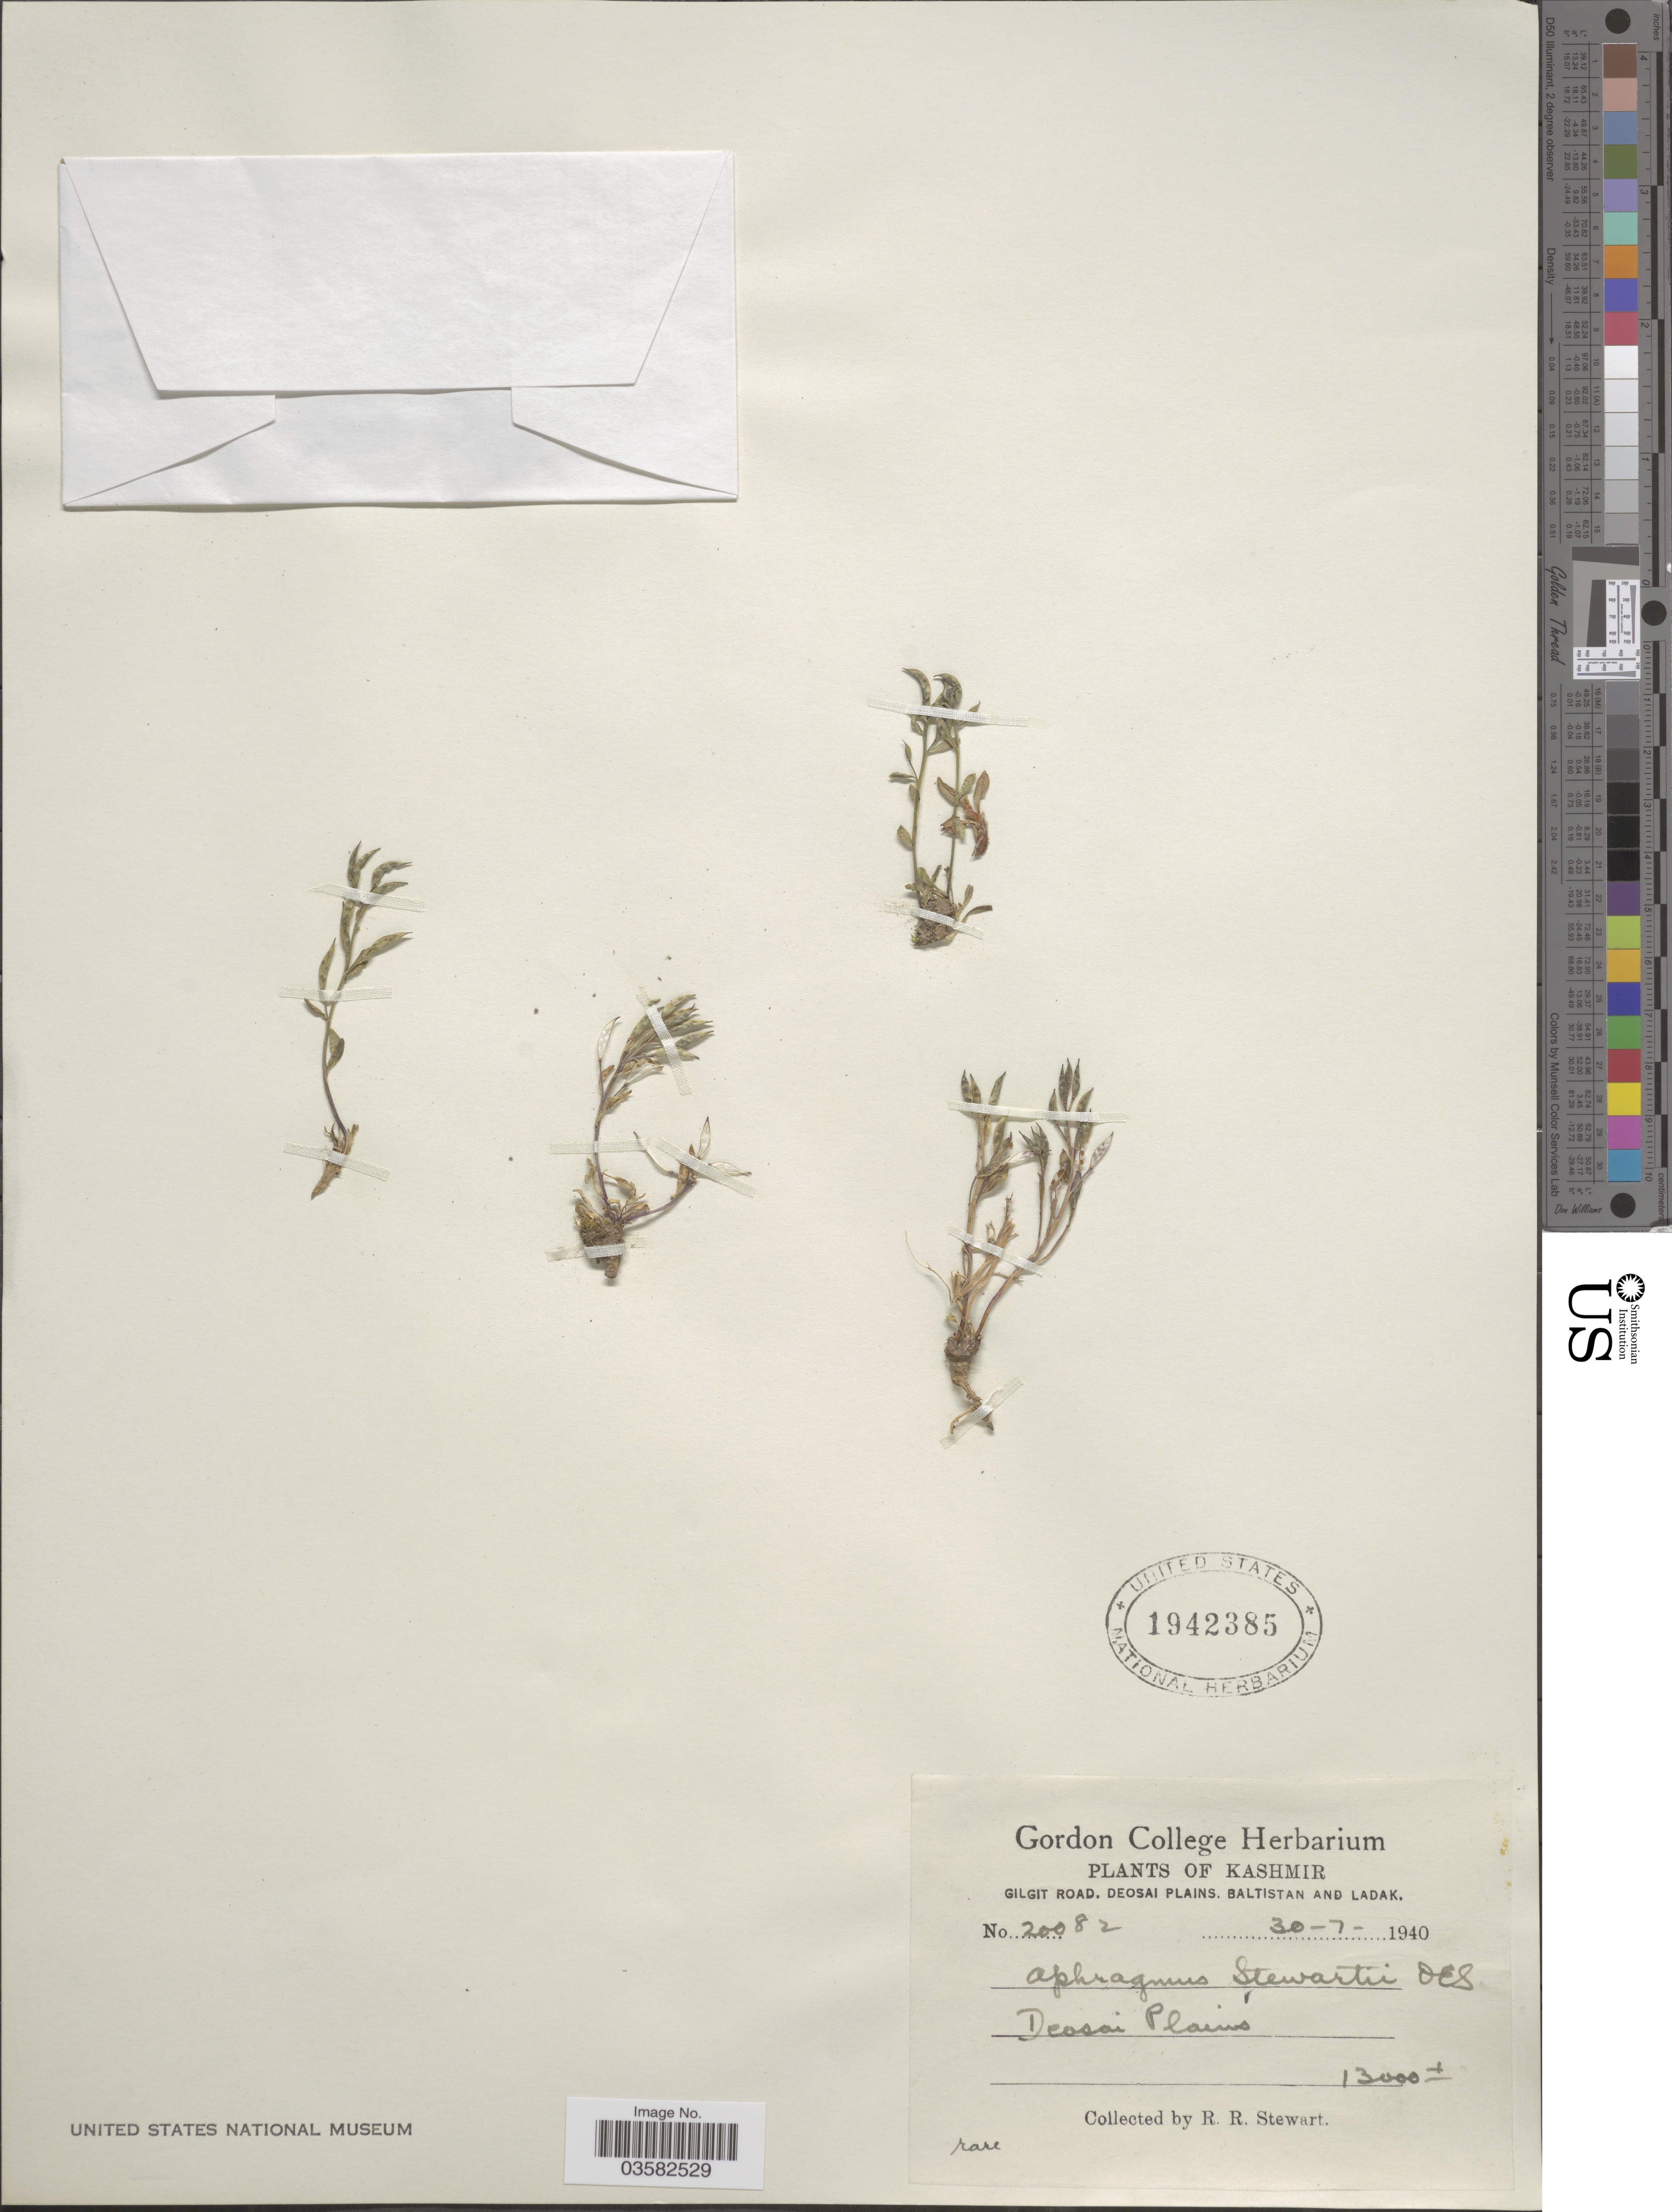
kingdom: Plantae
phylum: Tracheophyta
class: Magnoliopsida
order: Brassicales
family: Brassicaceae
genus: Aphragmus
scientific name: Aphragmus oxycarpus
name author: (Hook. f. & Thoms.) Jafri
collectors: R. Stewart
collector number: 20082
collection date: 1940-07-30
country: Pakistan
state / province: Gilgit-Baltistan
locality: Kashmir. Gilgit Road. Deosai Plains. Baltisan and Ladak. Deosai Plains.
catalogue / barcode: US 1942385